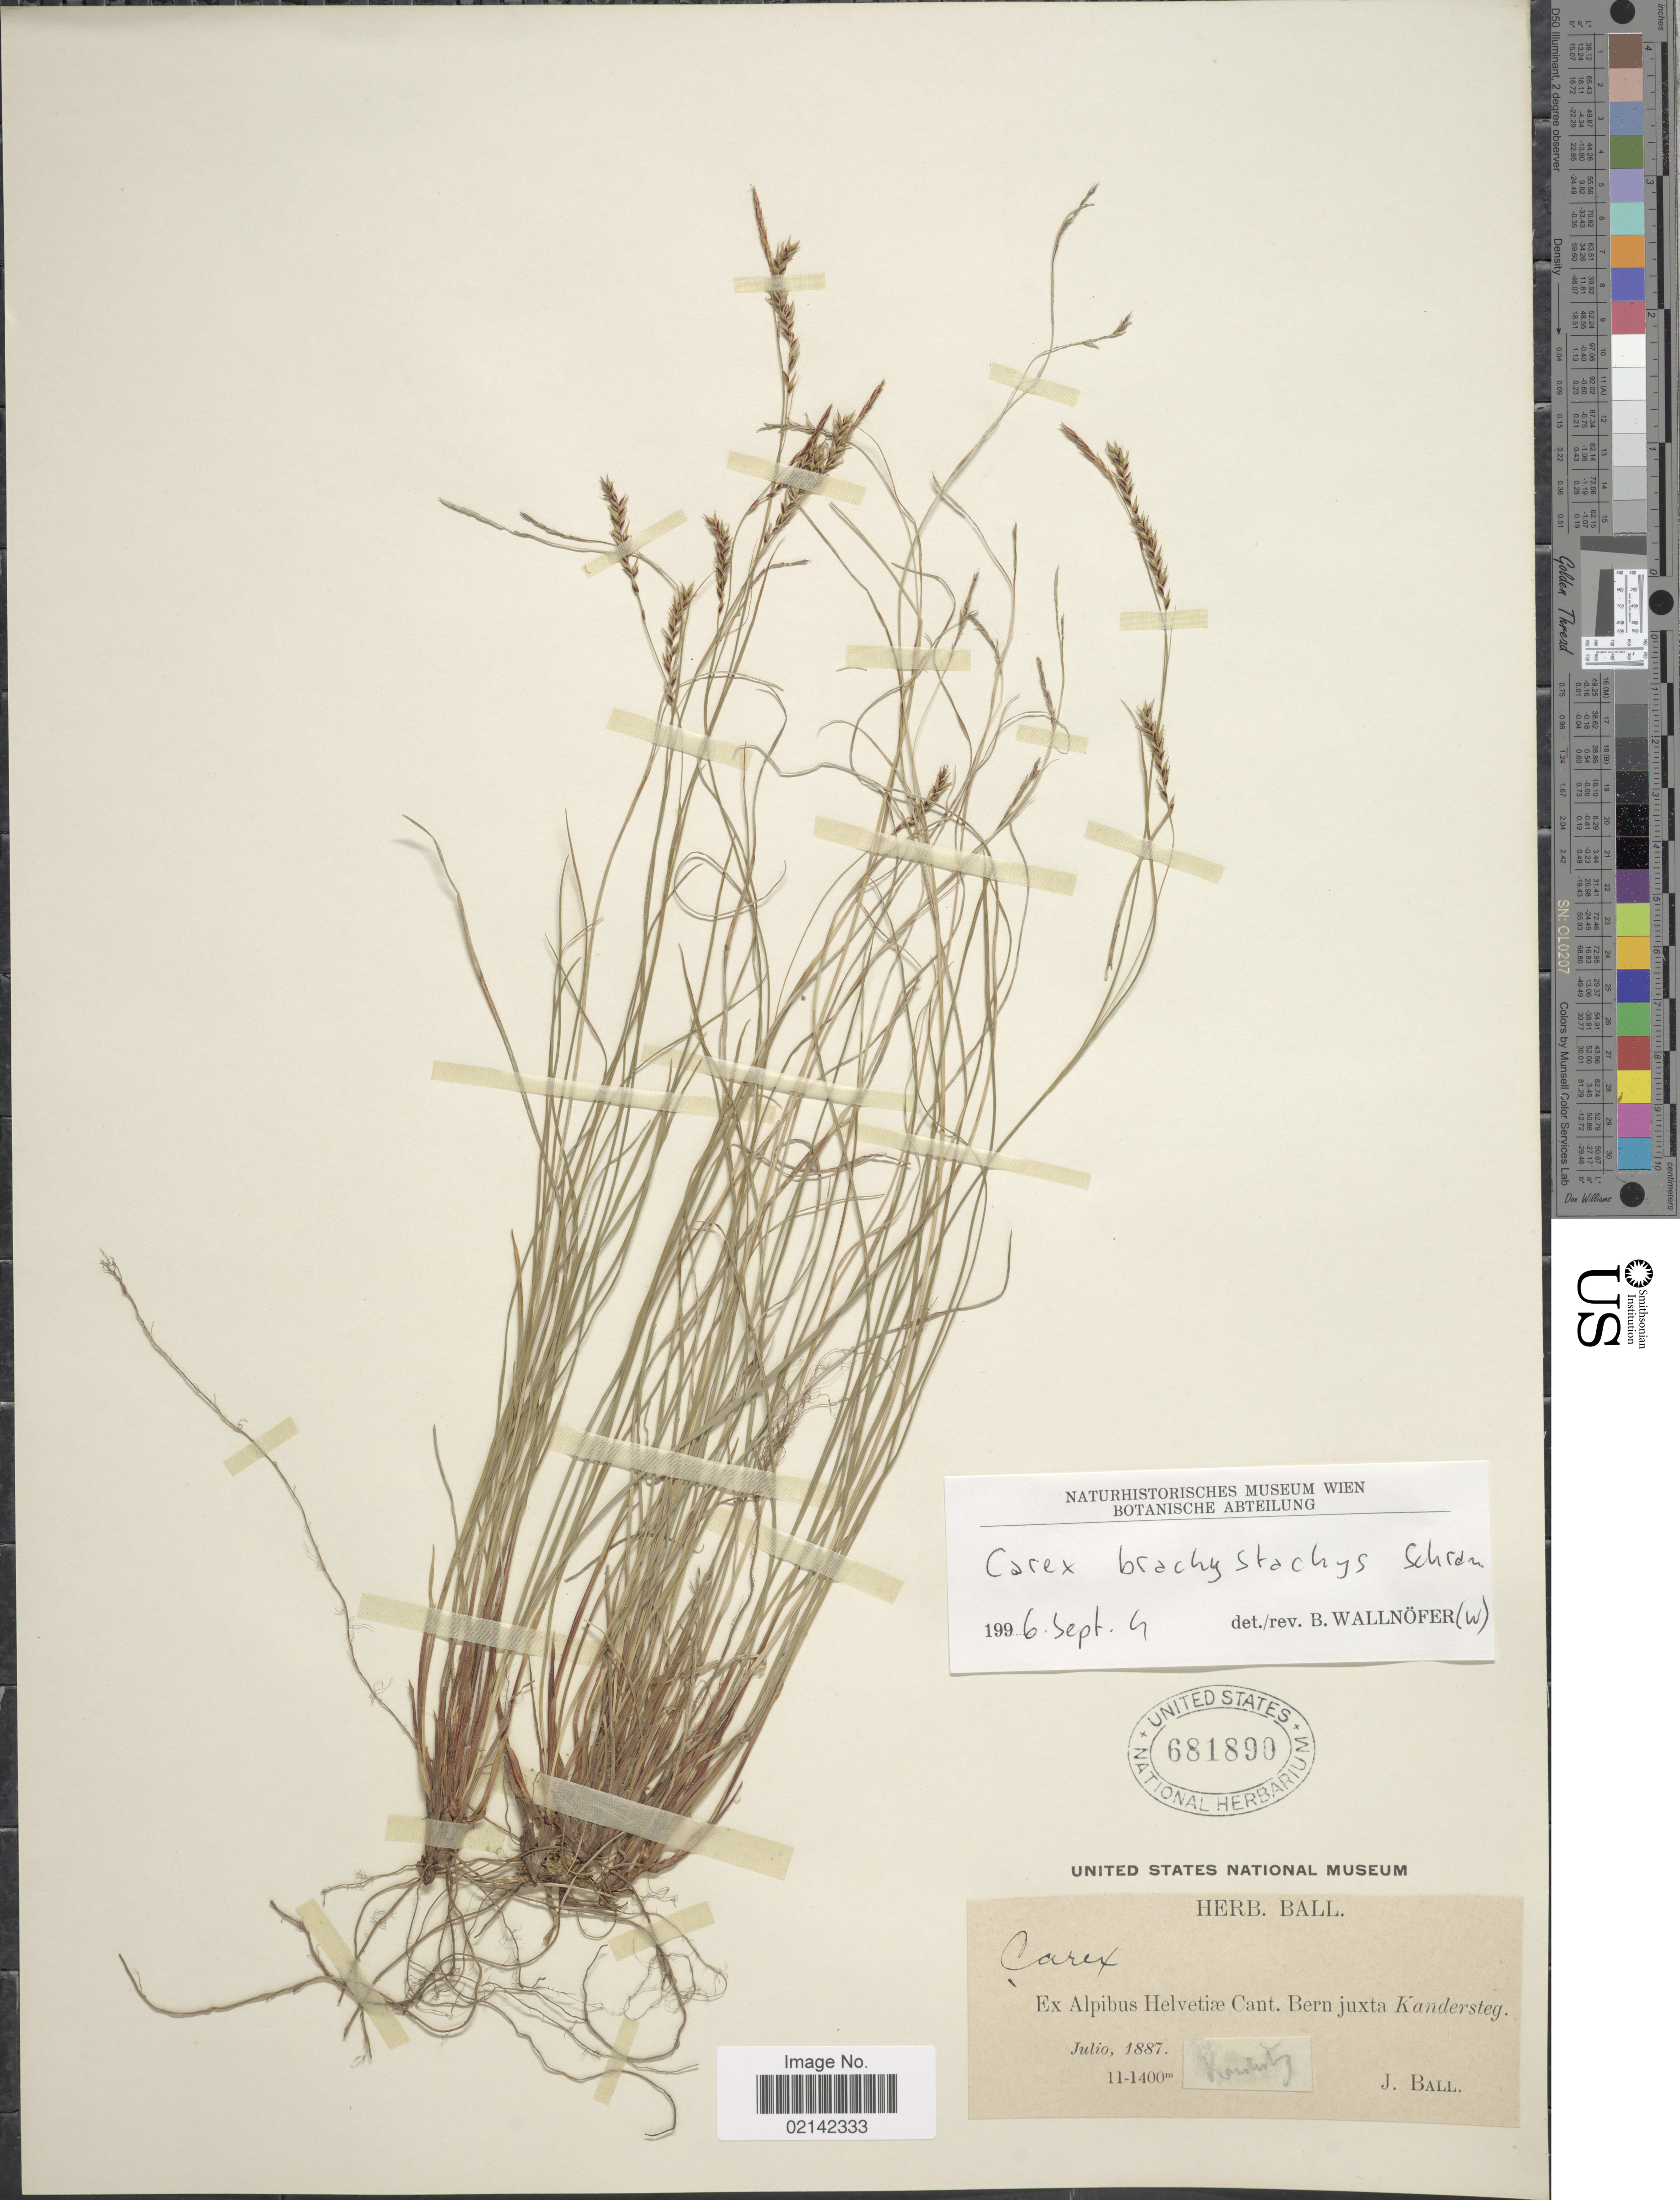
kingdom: Plantae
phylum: Tracheophyta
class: Liliopsida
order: Poales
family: Cyperaceae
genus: Carex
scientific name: Carex brachystachys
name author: Schrank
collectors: J. Ball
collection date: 1887-07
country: Switzerland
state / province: Bern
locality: Ex Alpibus Helvetiae Cant. Bern juxta Kandersteg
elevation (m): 1100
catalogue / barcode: US 681890